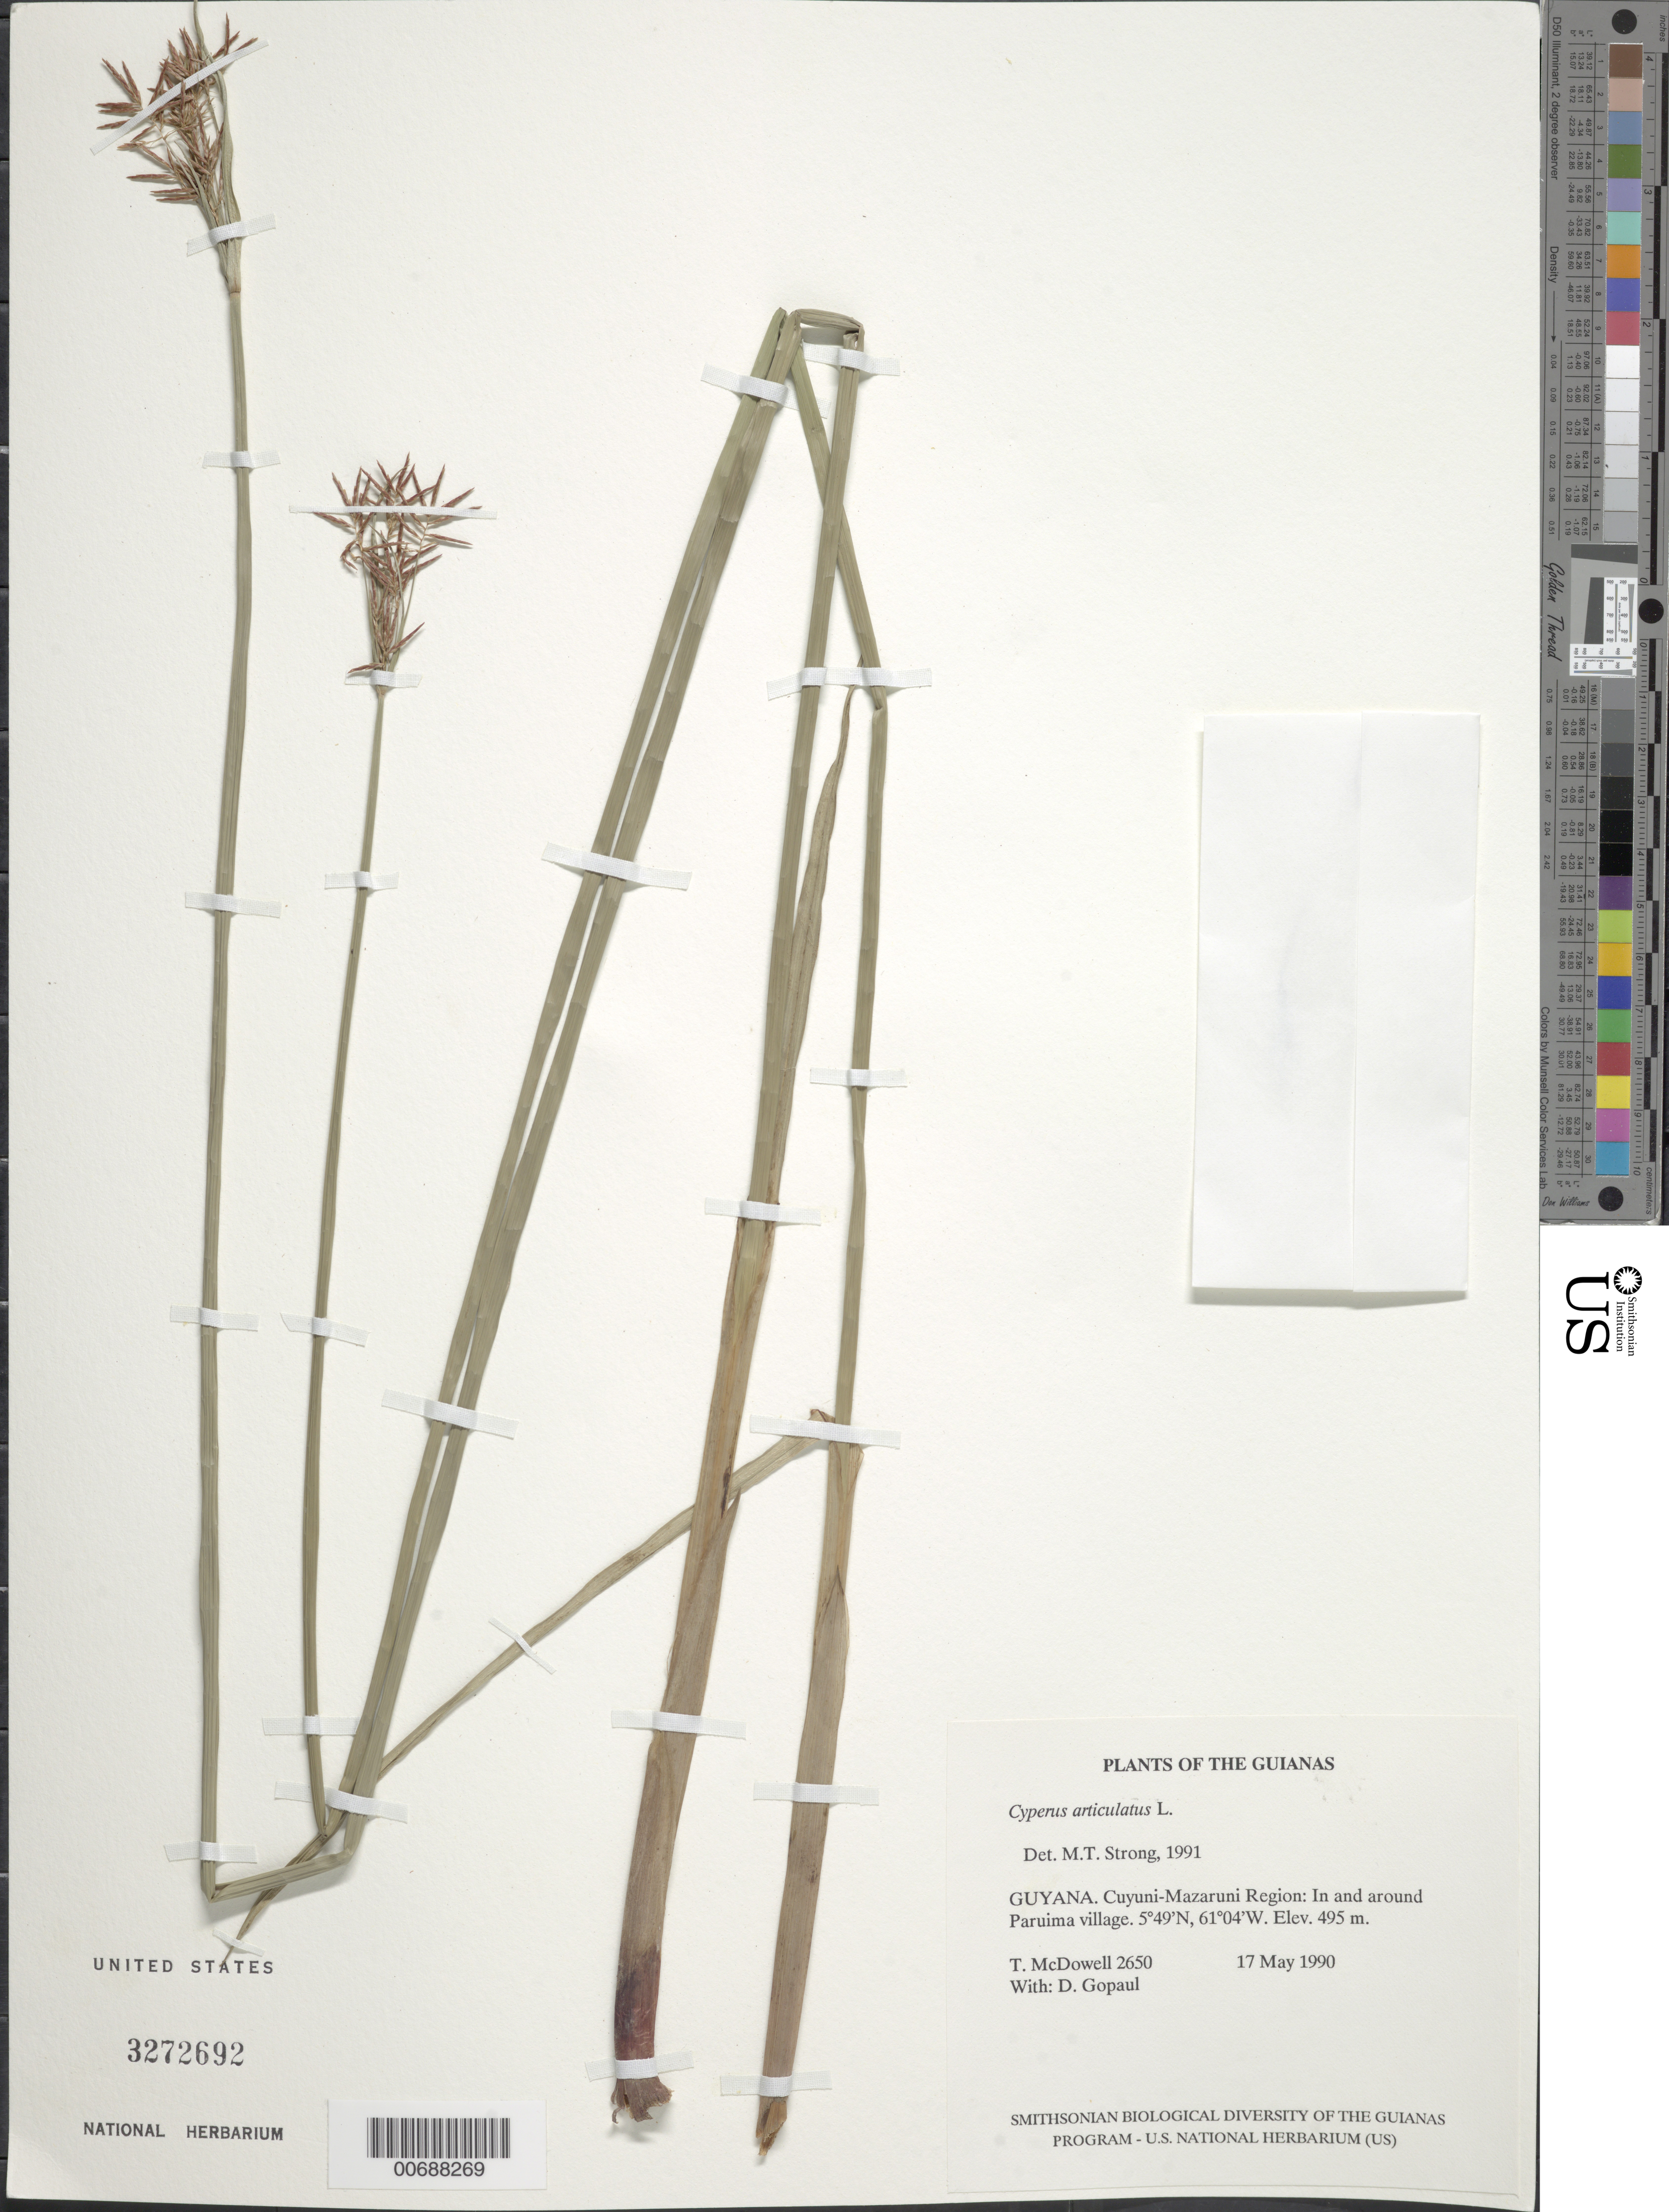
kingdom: Plantae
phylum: Tracheophyta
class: Liliopsida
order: Poales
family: Cyperaceae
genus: Cyperus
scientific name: Cyperus articulatus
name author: L.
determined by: Strong, M. T., (US), Smithsonian Institution - National Museum of Natural History (UNITED STATES)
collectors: T. McDowell & D. Gopaul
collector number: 2650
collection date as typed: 18 May 1990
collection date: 1990-05-18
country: Guyana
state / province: Cuyuni-Mazaruni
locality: In and around Paruima village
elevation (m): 495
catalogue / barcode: US 3272692